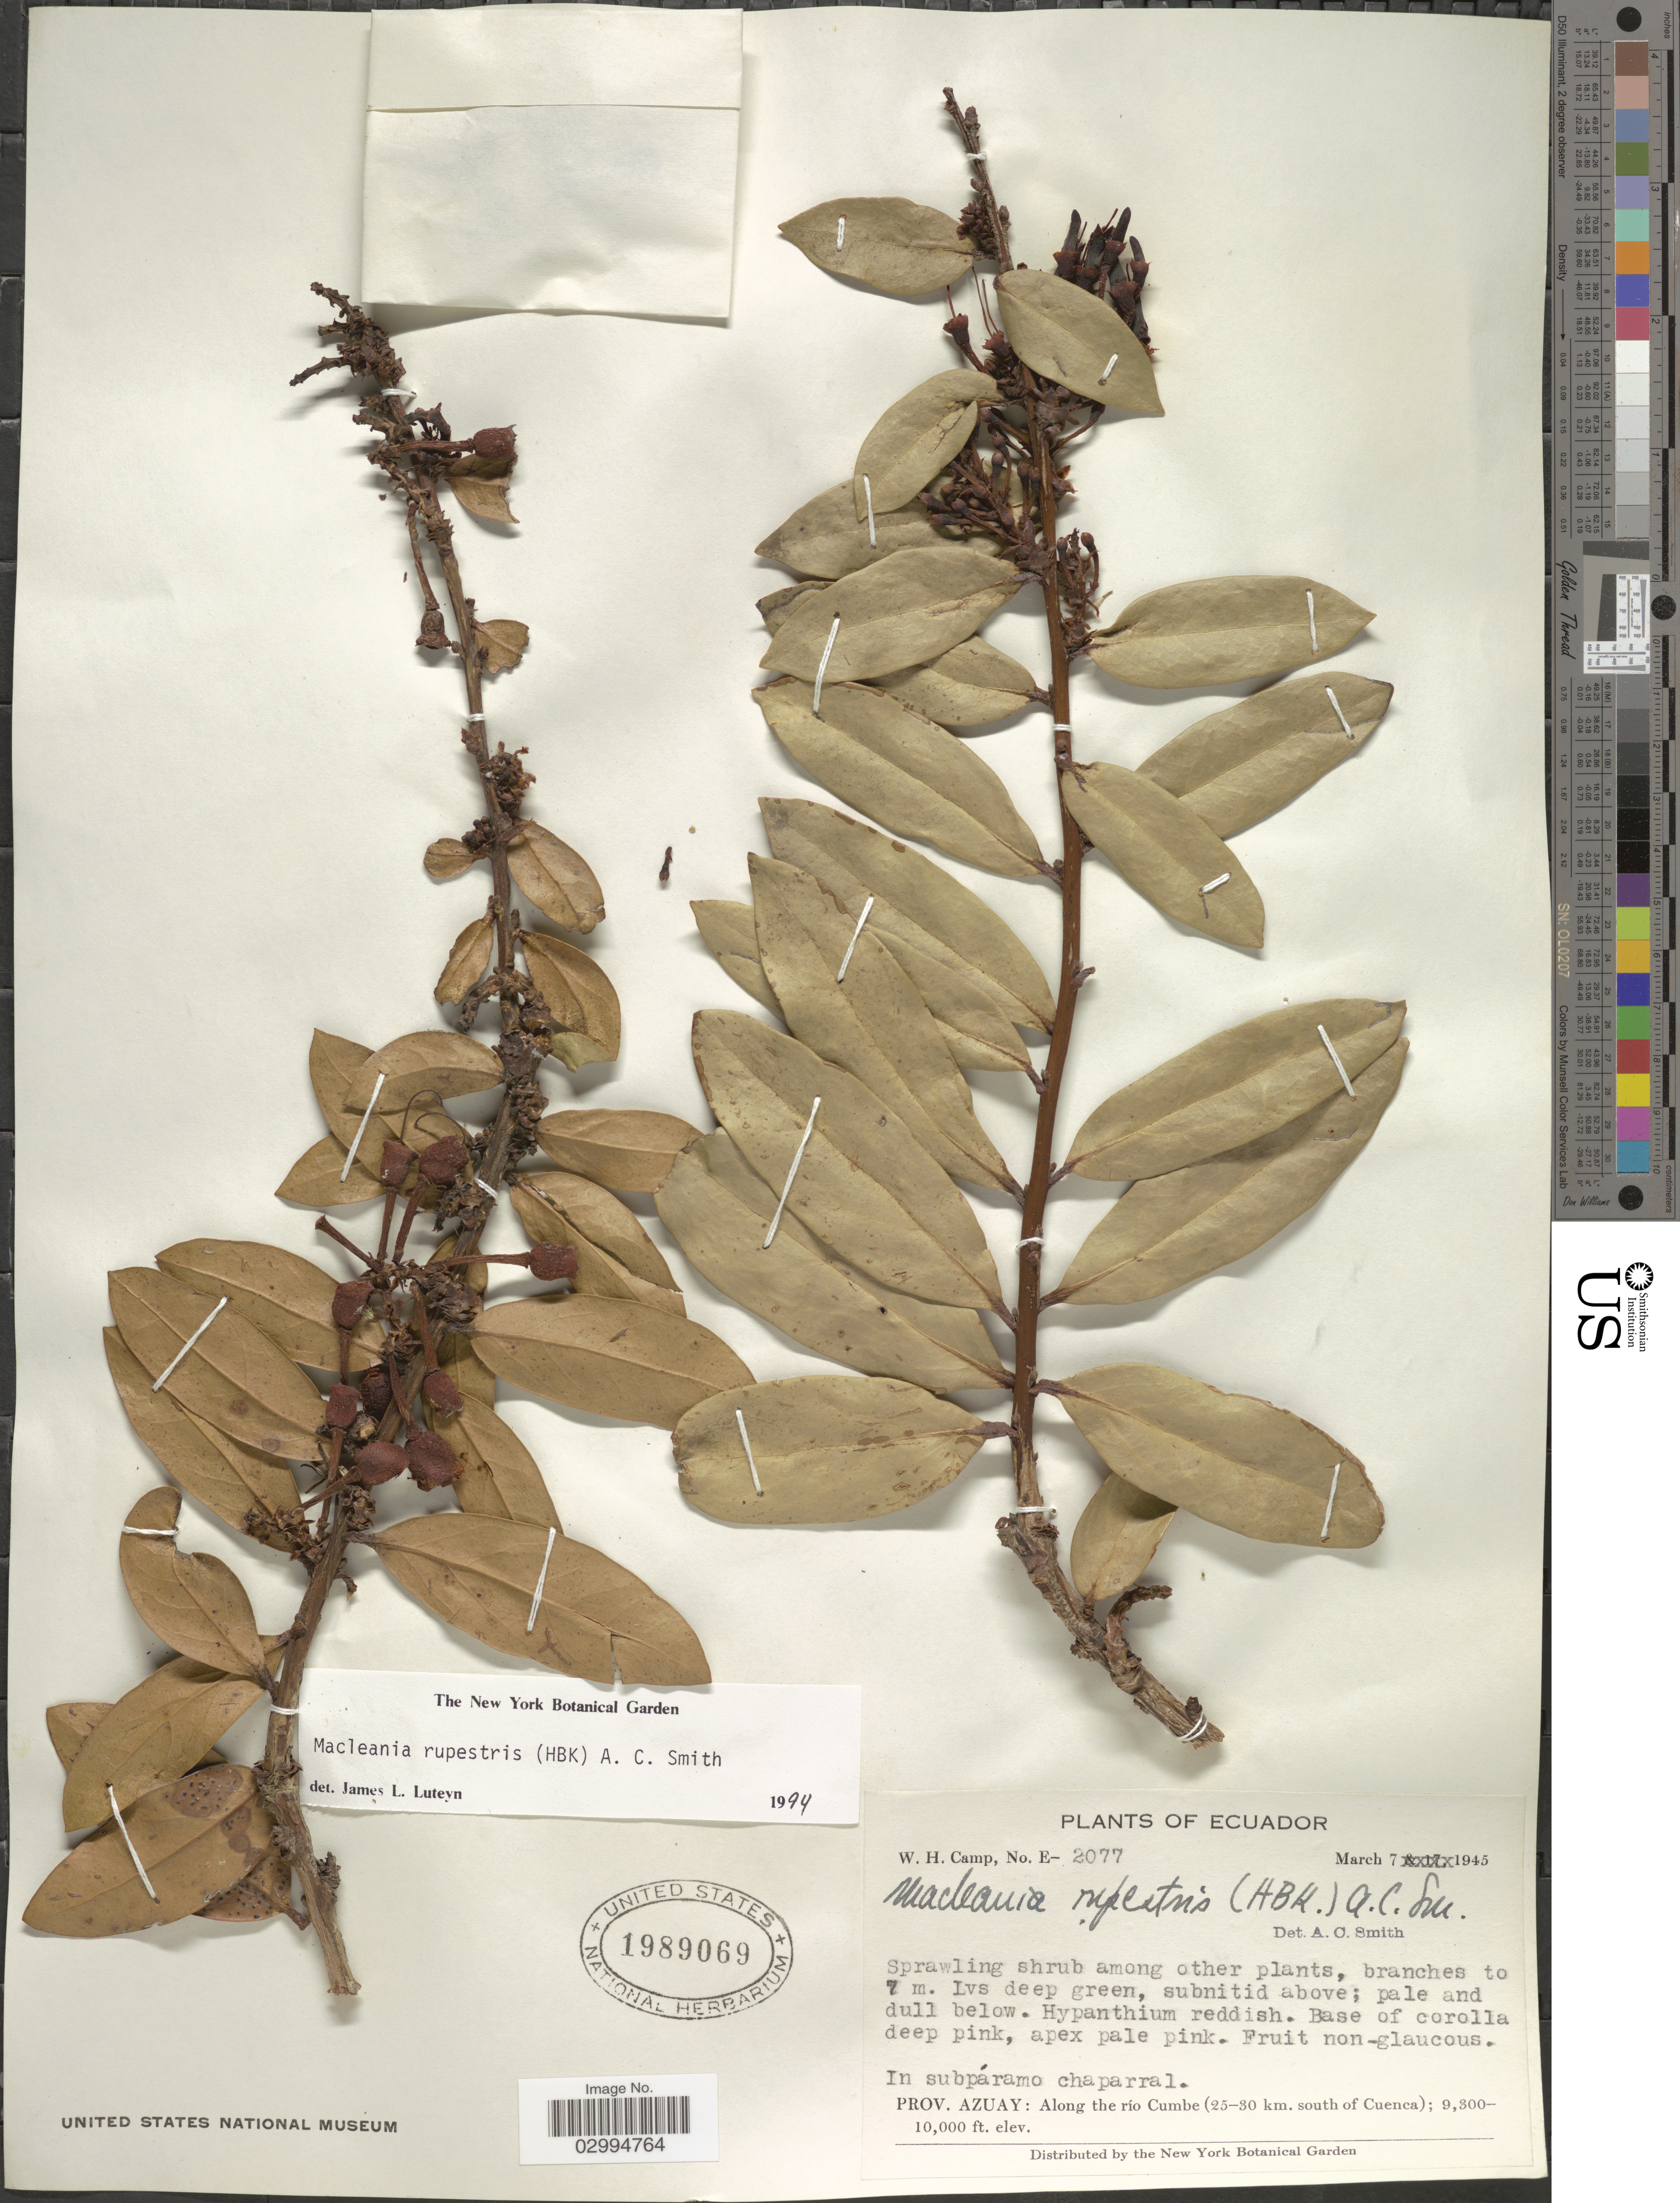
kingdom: Plantae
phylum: Tracheophyta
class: Magnoliopsida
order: Ericales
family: Ericaceae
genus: Macleania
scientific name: Macleania rupestris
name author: (Kunth) A.C. Sm.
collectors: W. H. Camp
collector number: E-2077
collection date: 1945-03-07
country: Ecuador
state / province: Azuay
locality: Along the río Cumbe (25-30 km. south of Cuenca).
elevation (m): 2835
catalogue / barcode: US 1989069